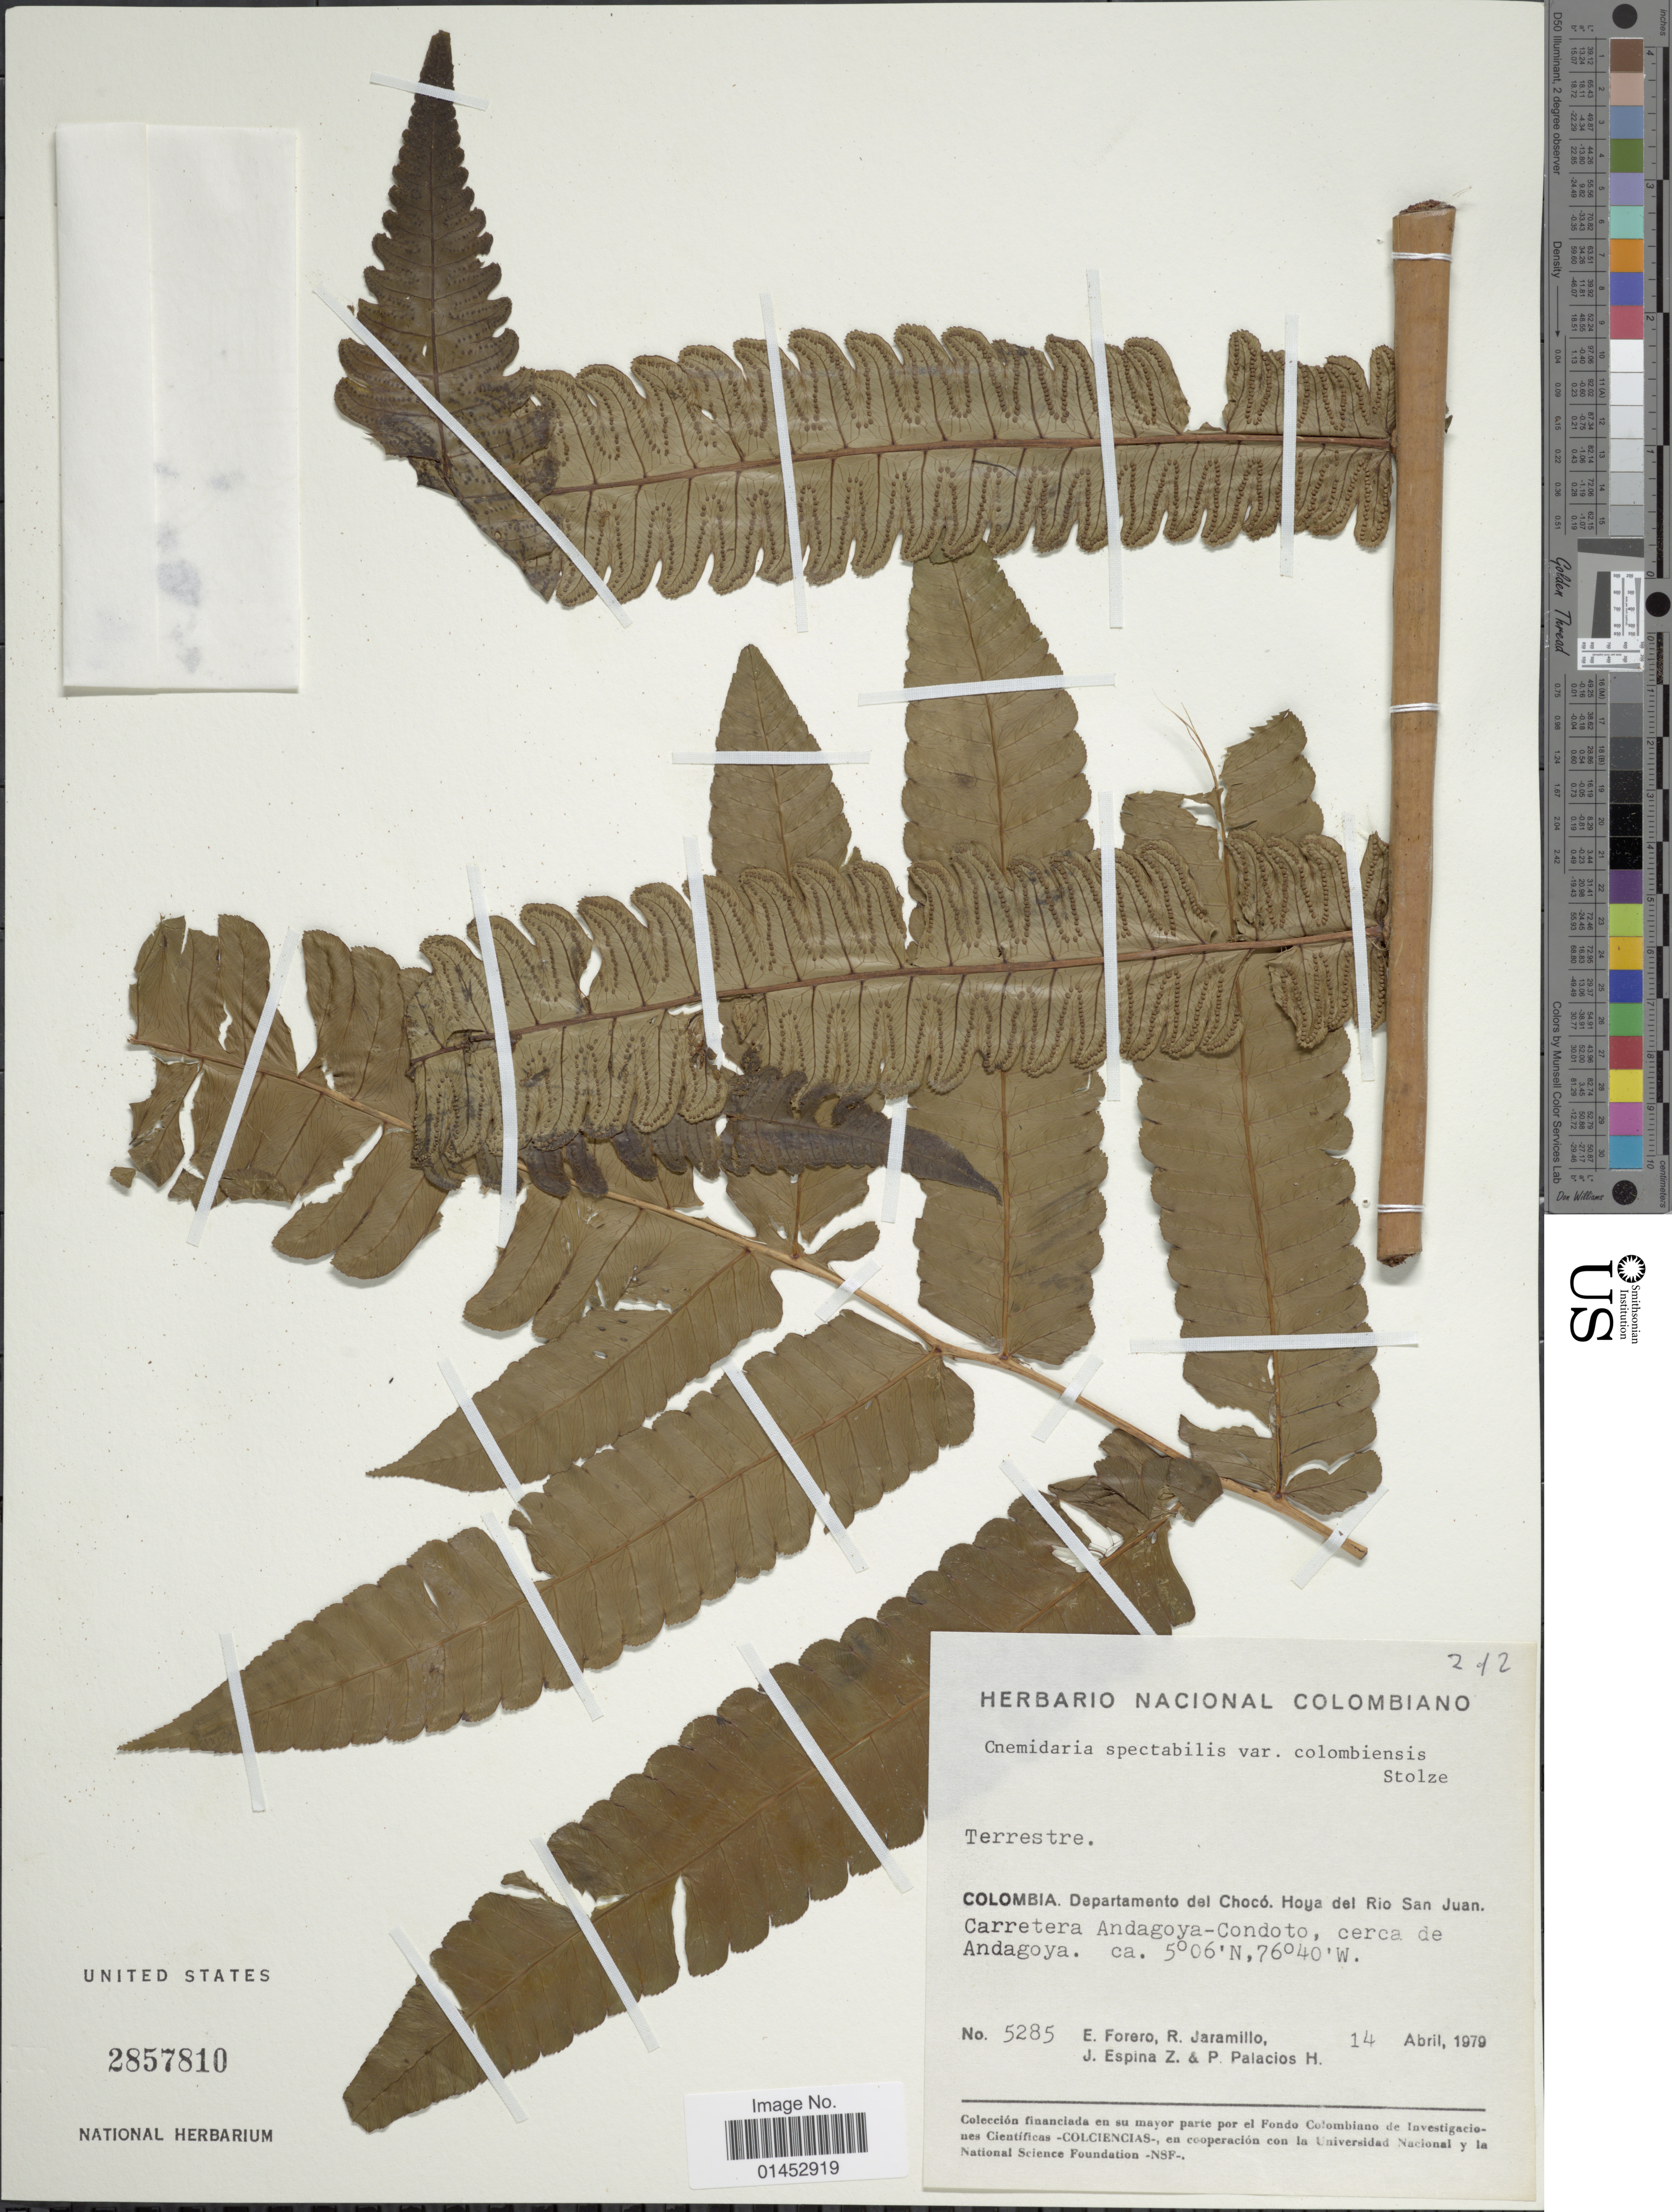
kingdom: Plantae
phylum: Tracheophyta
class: Polypodiopsida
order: Cyatheales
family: Cyatheaceae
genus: Cyathea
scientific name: Cyathea spectabilis var. colombiana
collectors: E. Forero, R. Jaramillo M., J. Espina & P. Palacios H.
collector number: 5285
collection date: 1979-04-14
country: Colombia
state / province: Chocó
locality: Departamento del Chocó. Hoya del Rio San Juan. Carretera Andagoya-Condoto, cerca de Andagoya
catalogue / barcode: US 2857810